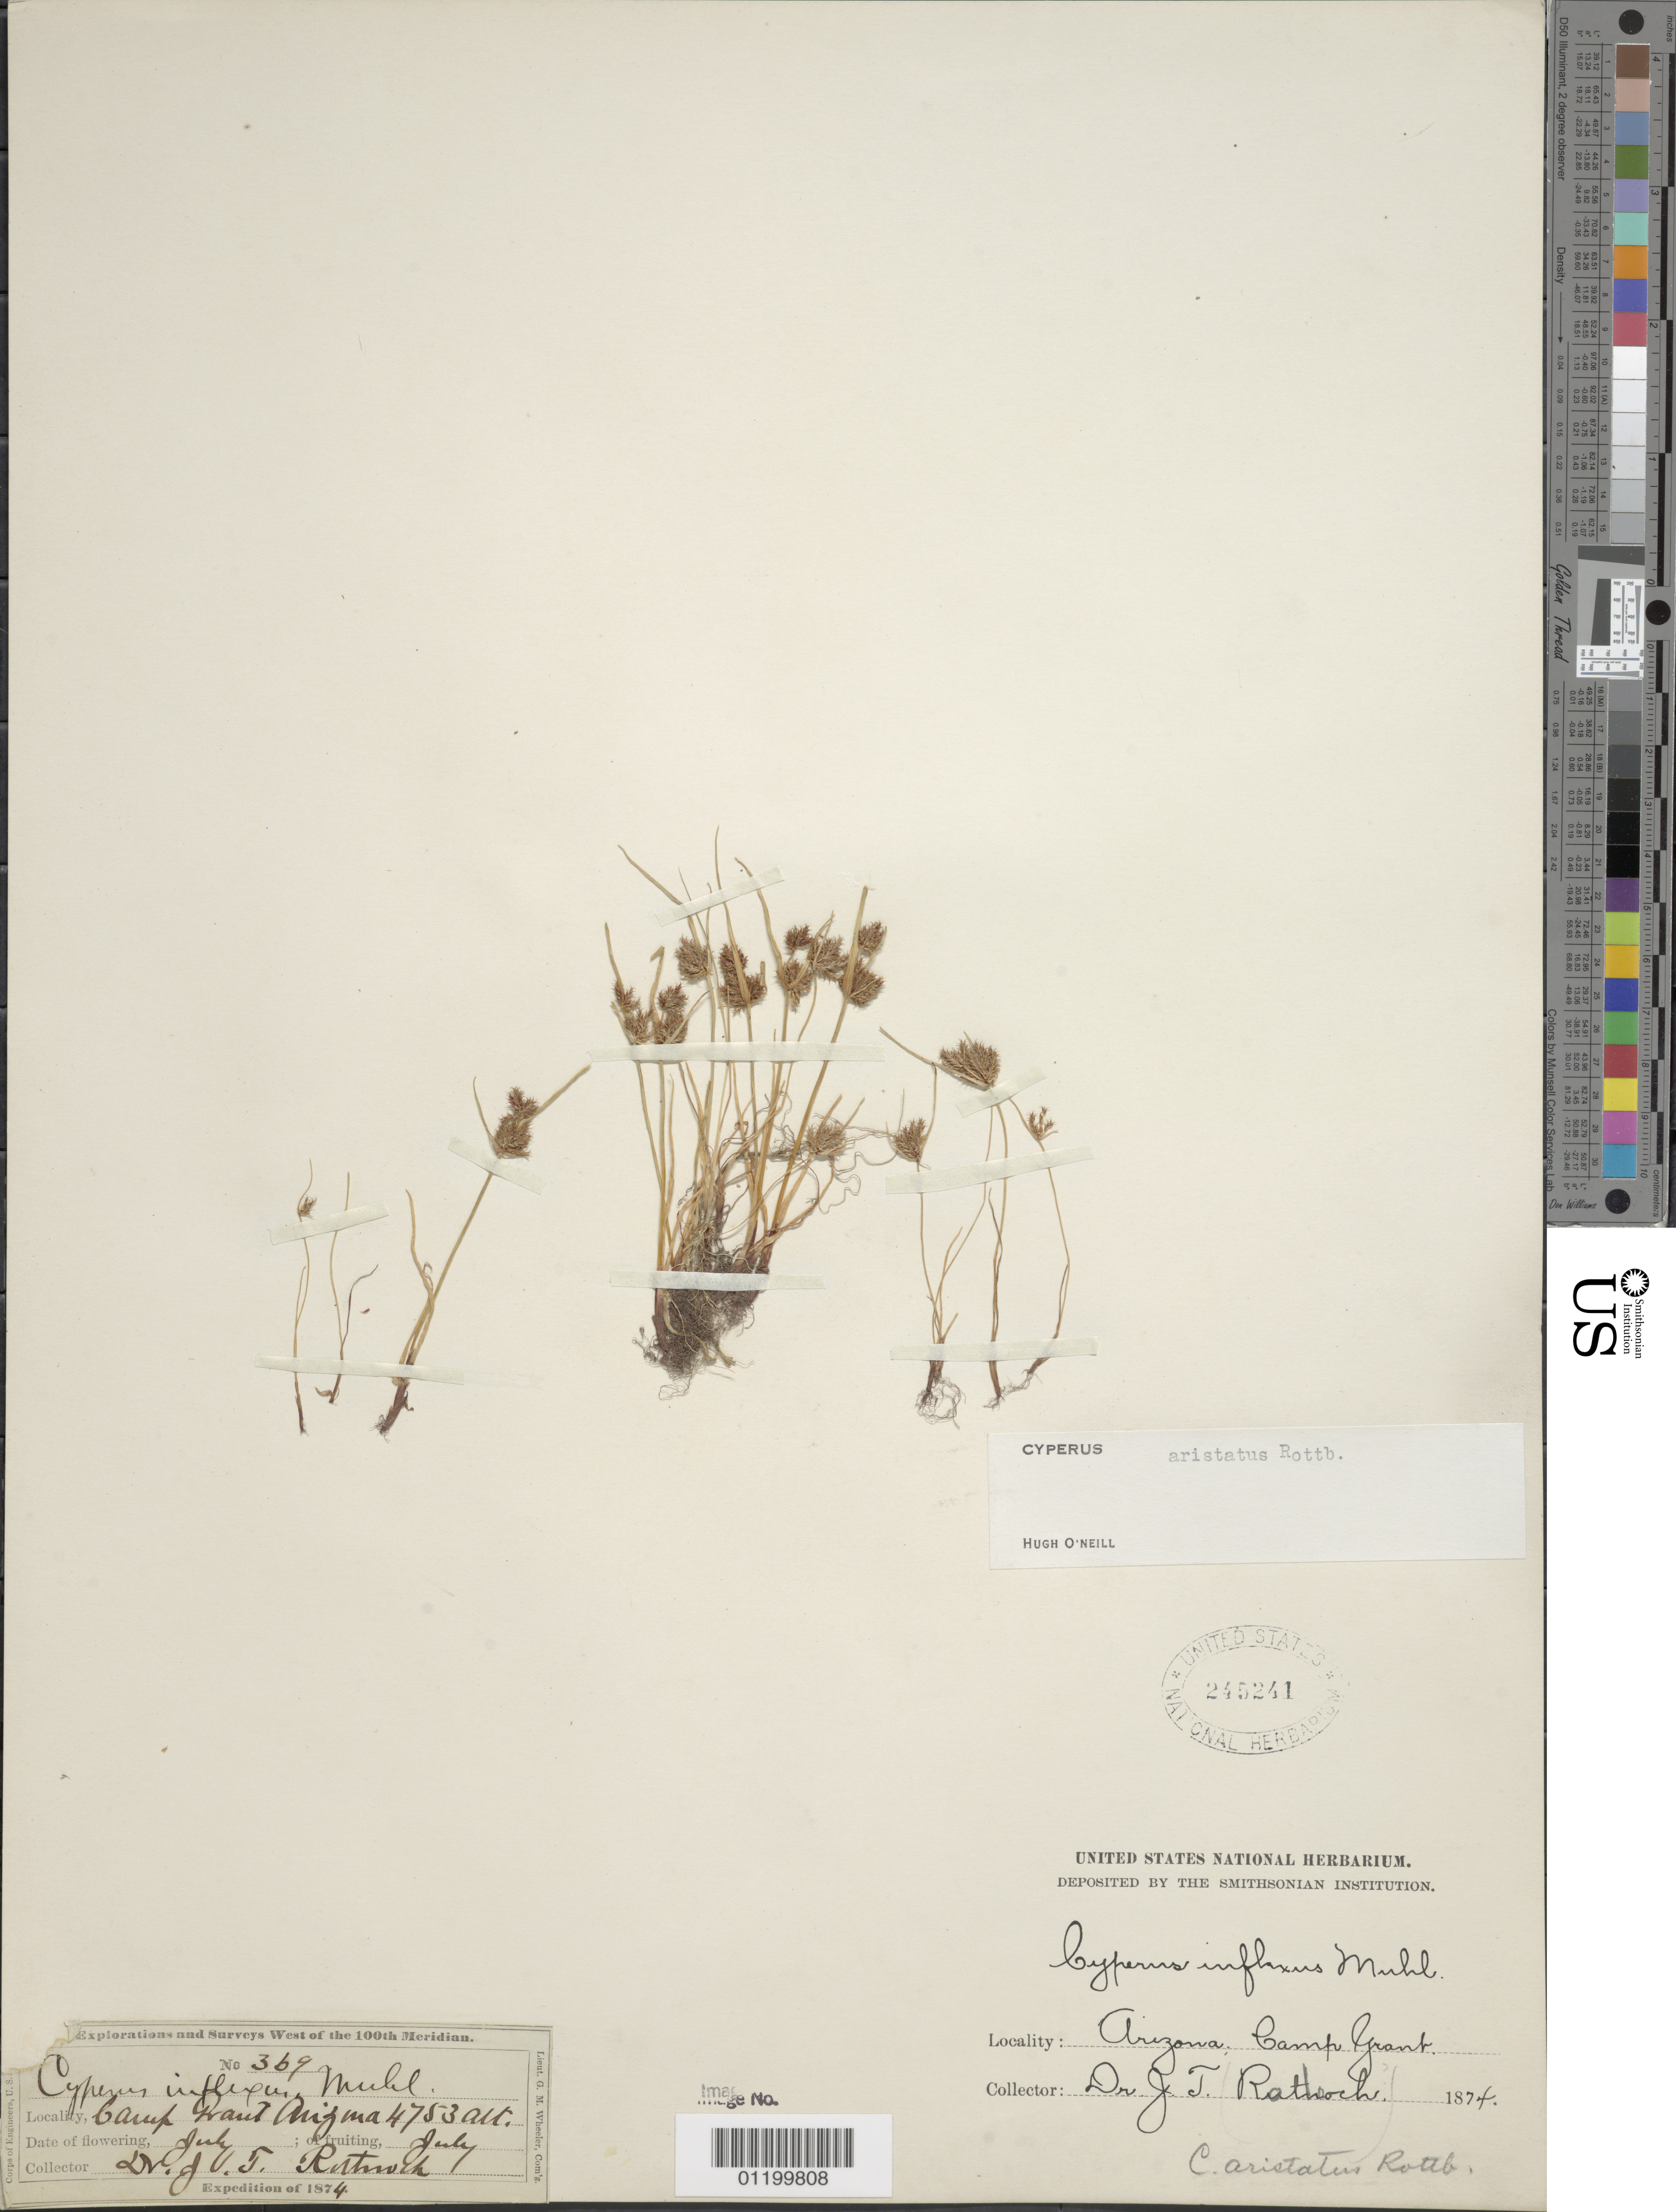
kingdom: Plantae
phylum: Tracheophyta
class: Liliopsida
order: Poales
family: Cyperaceae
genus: Cyperus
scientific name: Cyperus squarrosus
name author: L.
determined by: Strong, Mark T., (BOT), Smithsonian Institution - National Museum of Natural History (UNITED STATES)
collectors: J. T. Rothrock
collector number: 369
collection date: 1874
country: United States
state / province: Arizona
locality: Camp Grant.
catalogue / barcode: US 245241